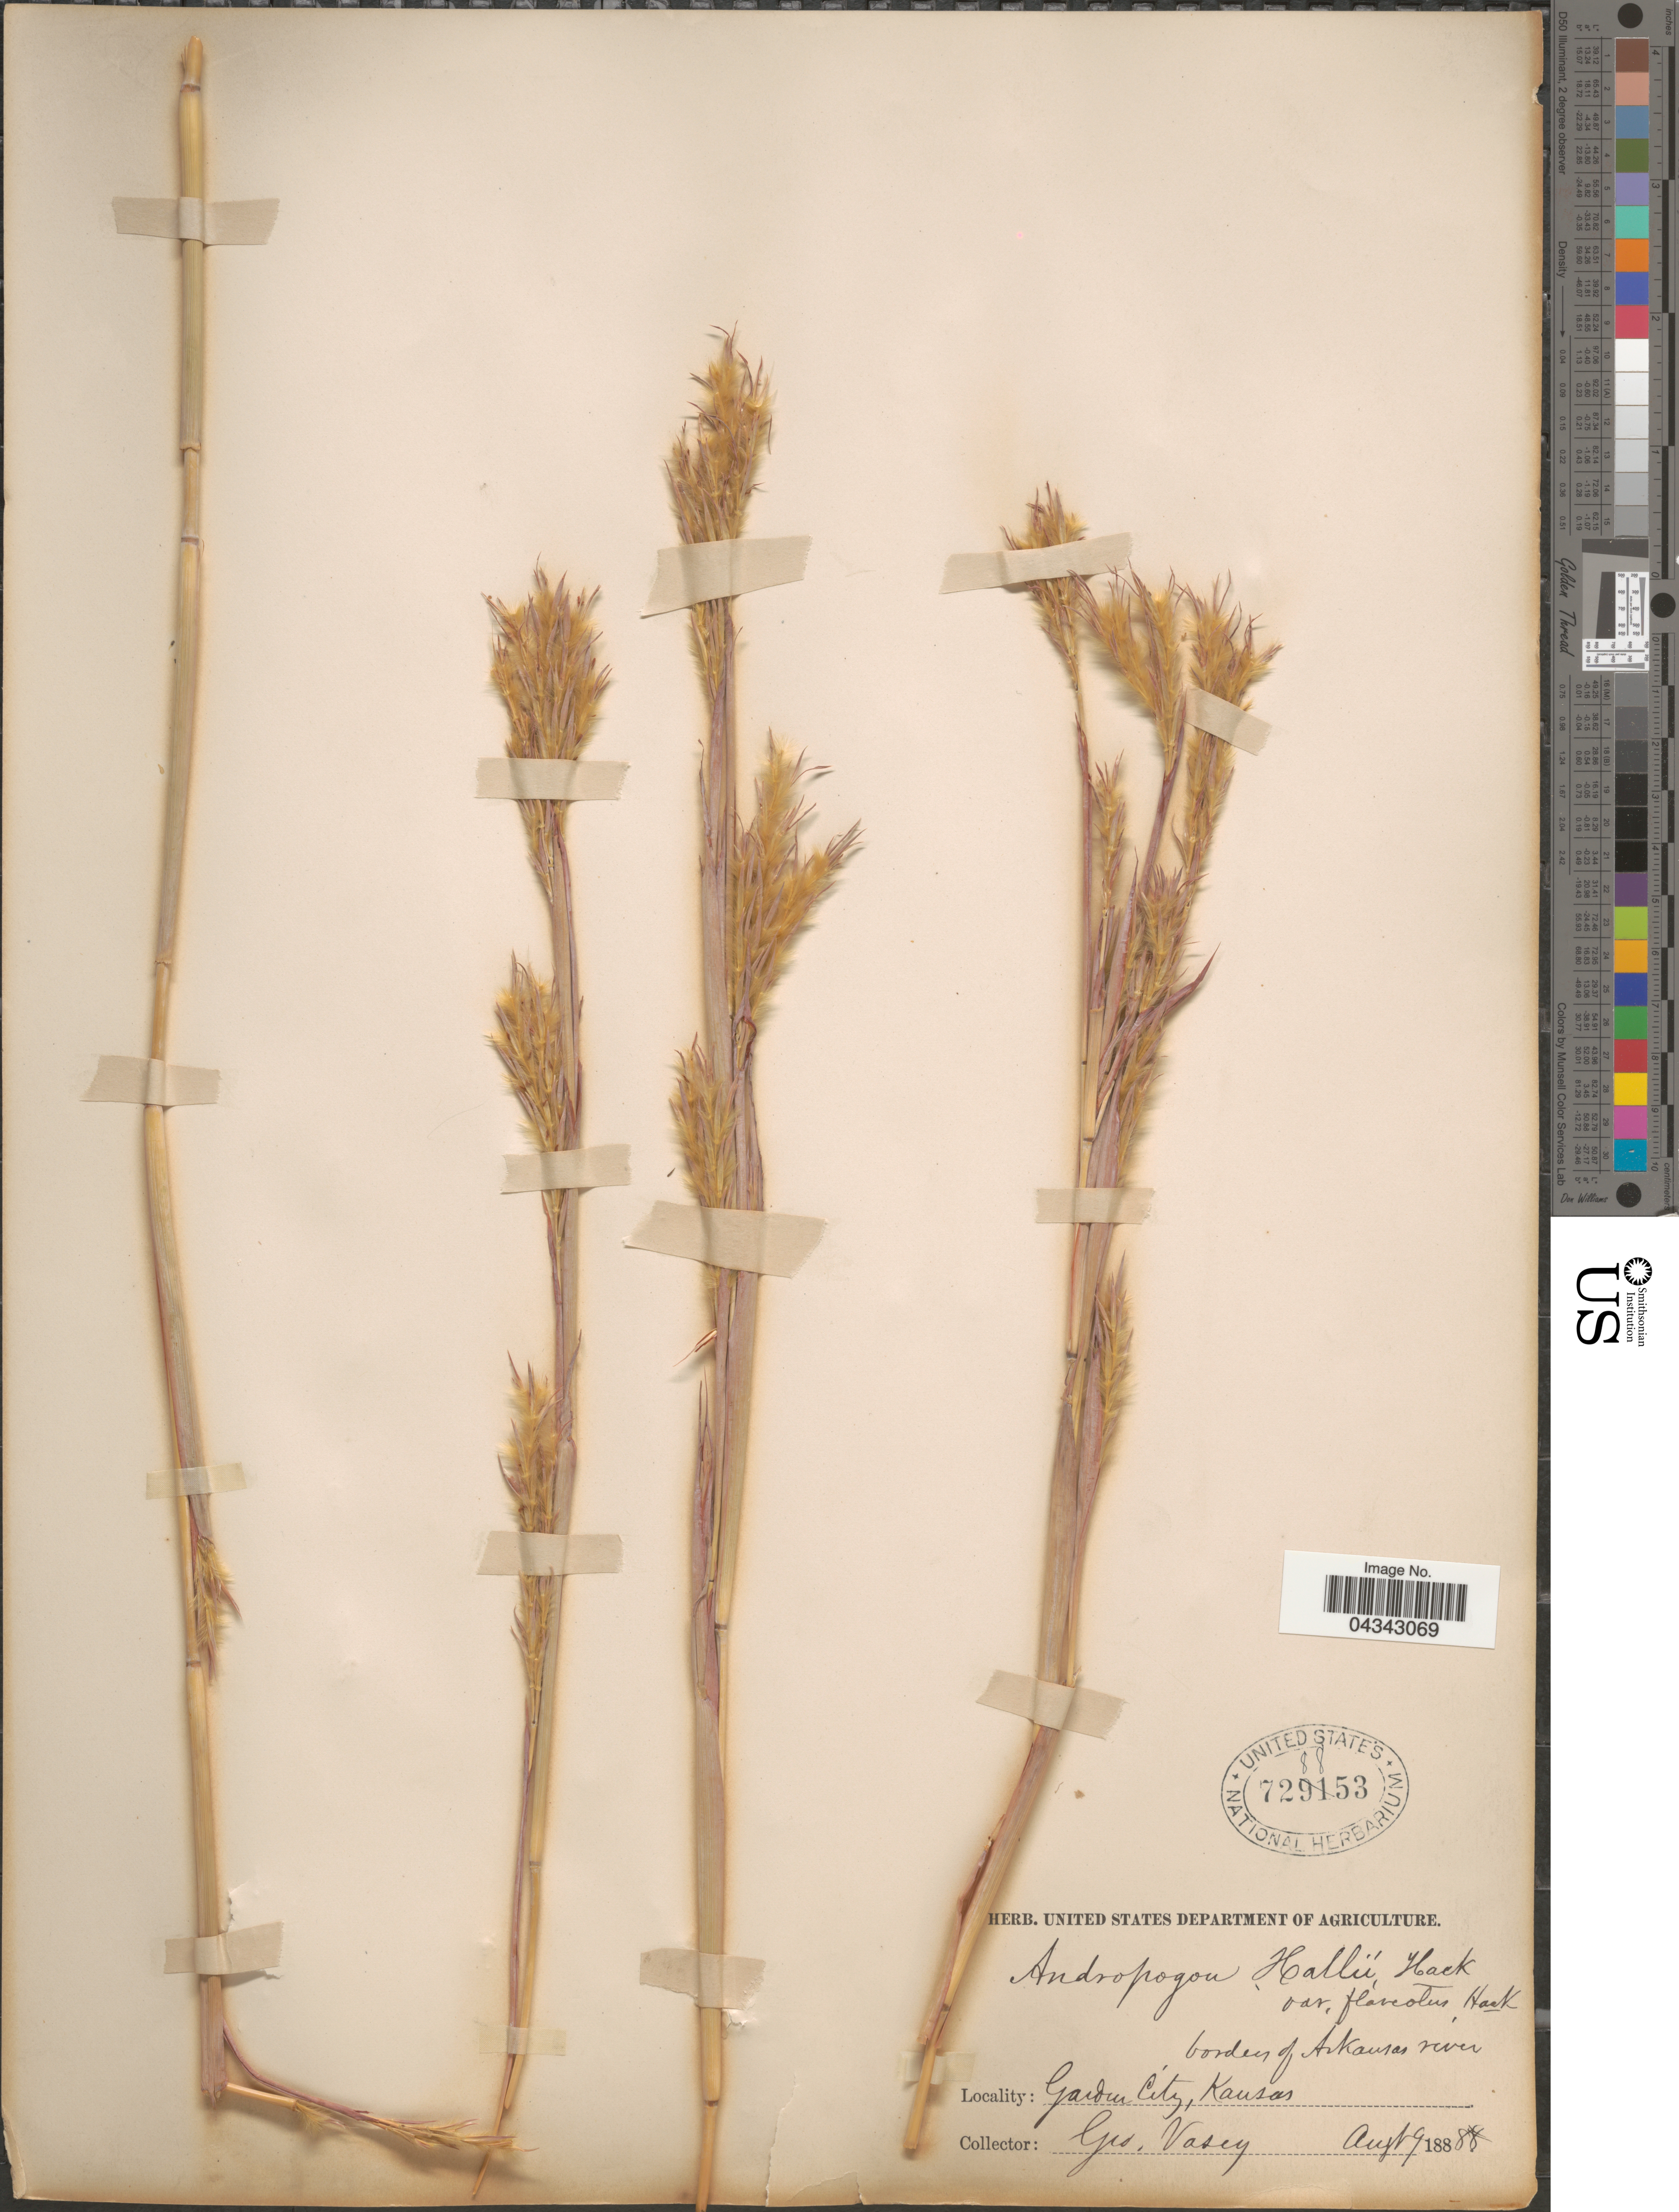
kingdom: Plantae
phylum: Tracheophyta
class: Liliopsida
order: Poales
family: Poaceae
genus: Andropogon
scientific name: Andropogon gerardii subsp. hallii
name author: (Hack.) Wipff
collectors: G. R. Vasey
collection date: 1888-08-09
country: United States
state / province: Kansas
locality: Border of Arkansas river. Garden City.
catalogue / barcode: US 728853